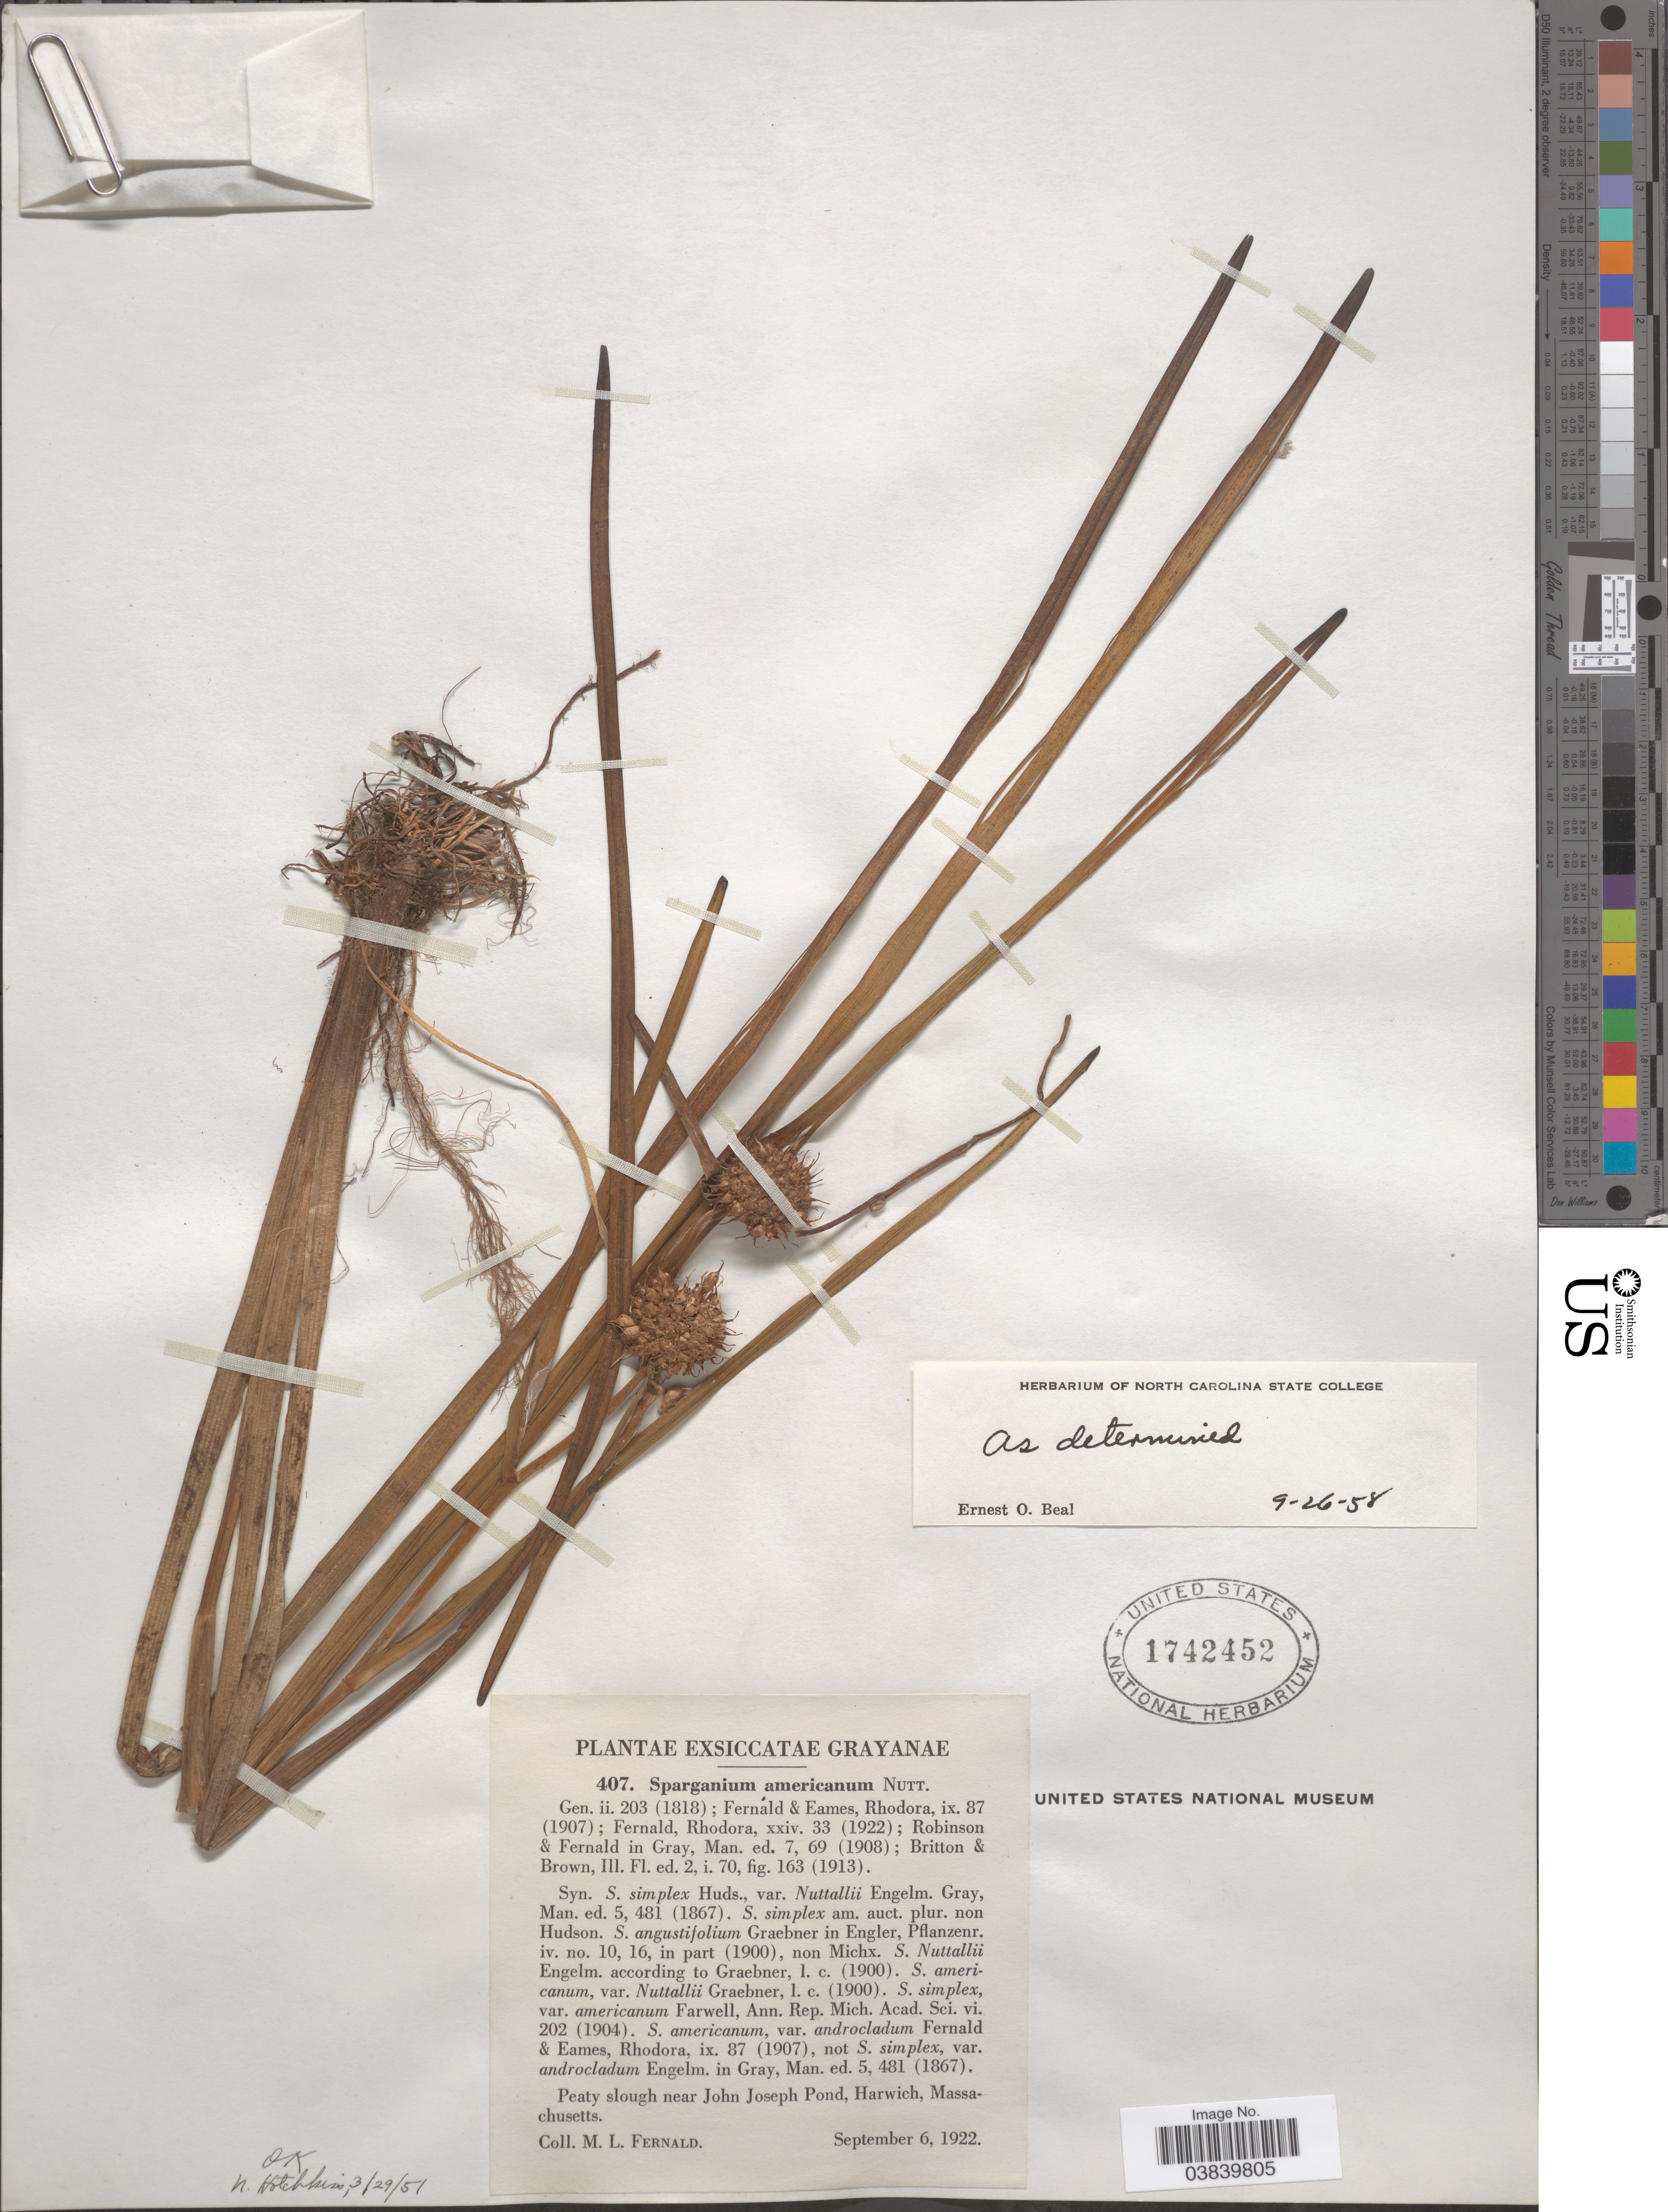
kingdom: Plantae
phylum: Tracheophyta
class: Liliopsida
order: Poales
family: Typhaceae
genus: Sparganium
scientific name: Sparganium americanum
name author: Nutt.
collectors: M. L. Fernald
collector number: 407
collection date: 1922-09-06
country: United States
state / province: Massachusetts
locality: Peaty slough near John Joseph Pond, Harwich.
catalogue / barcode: US 1742452